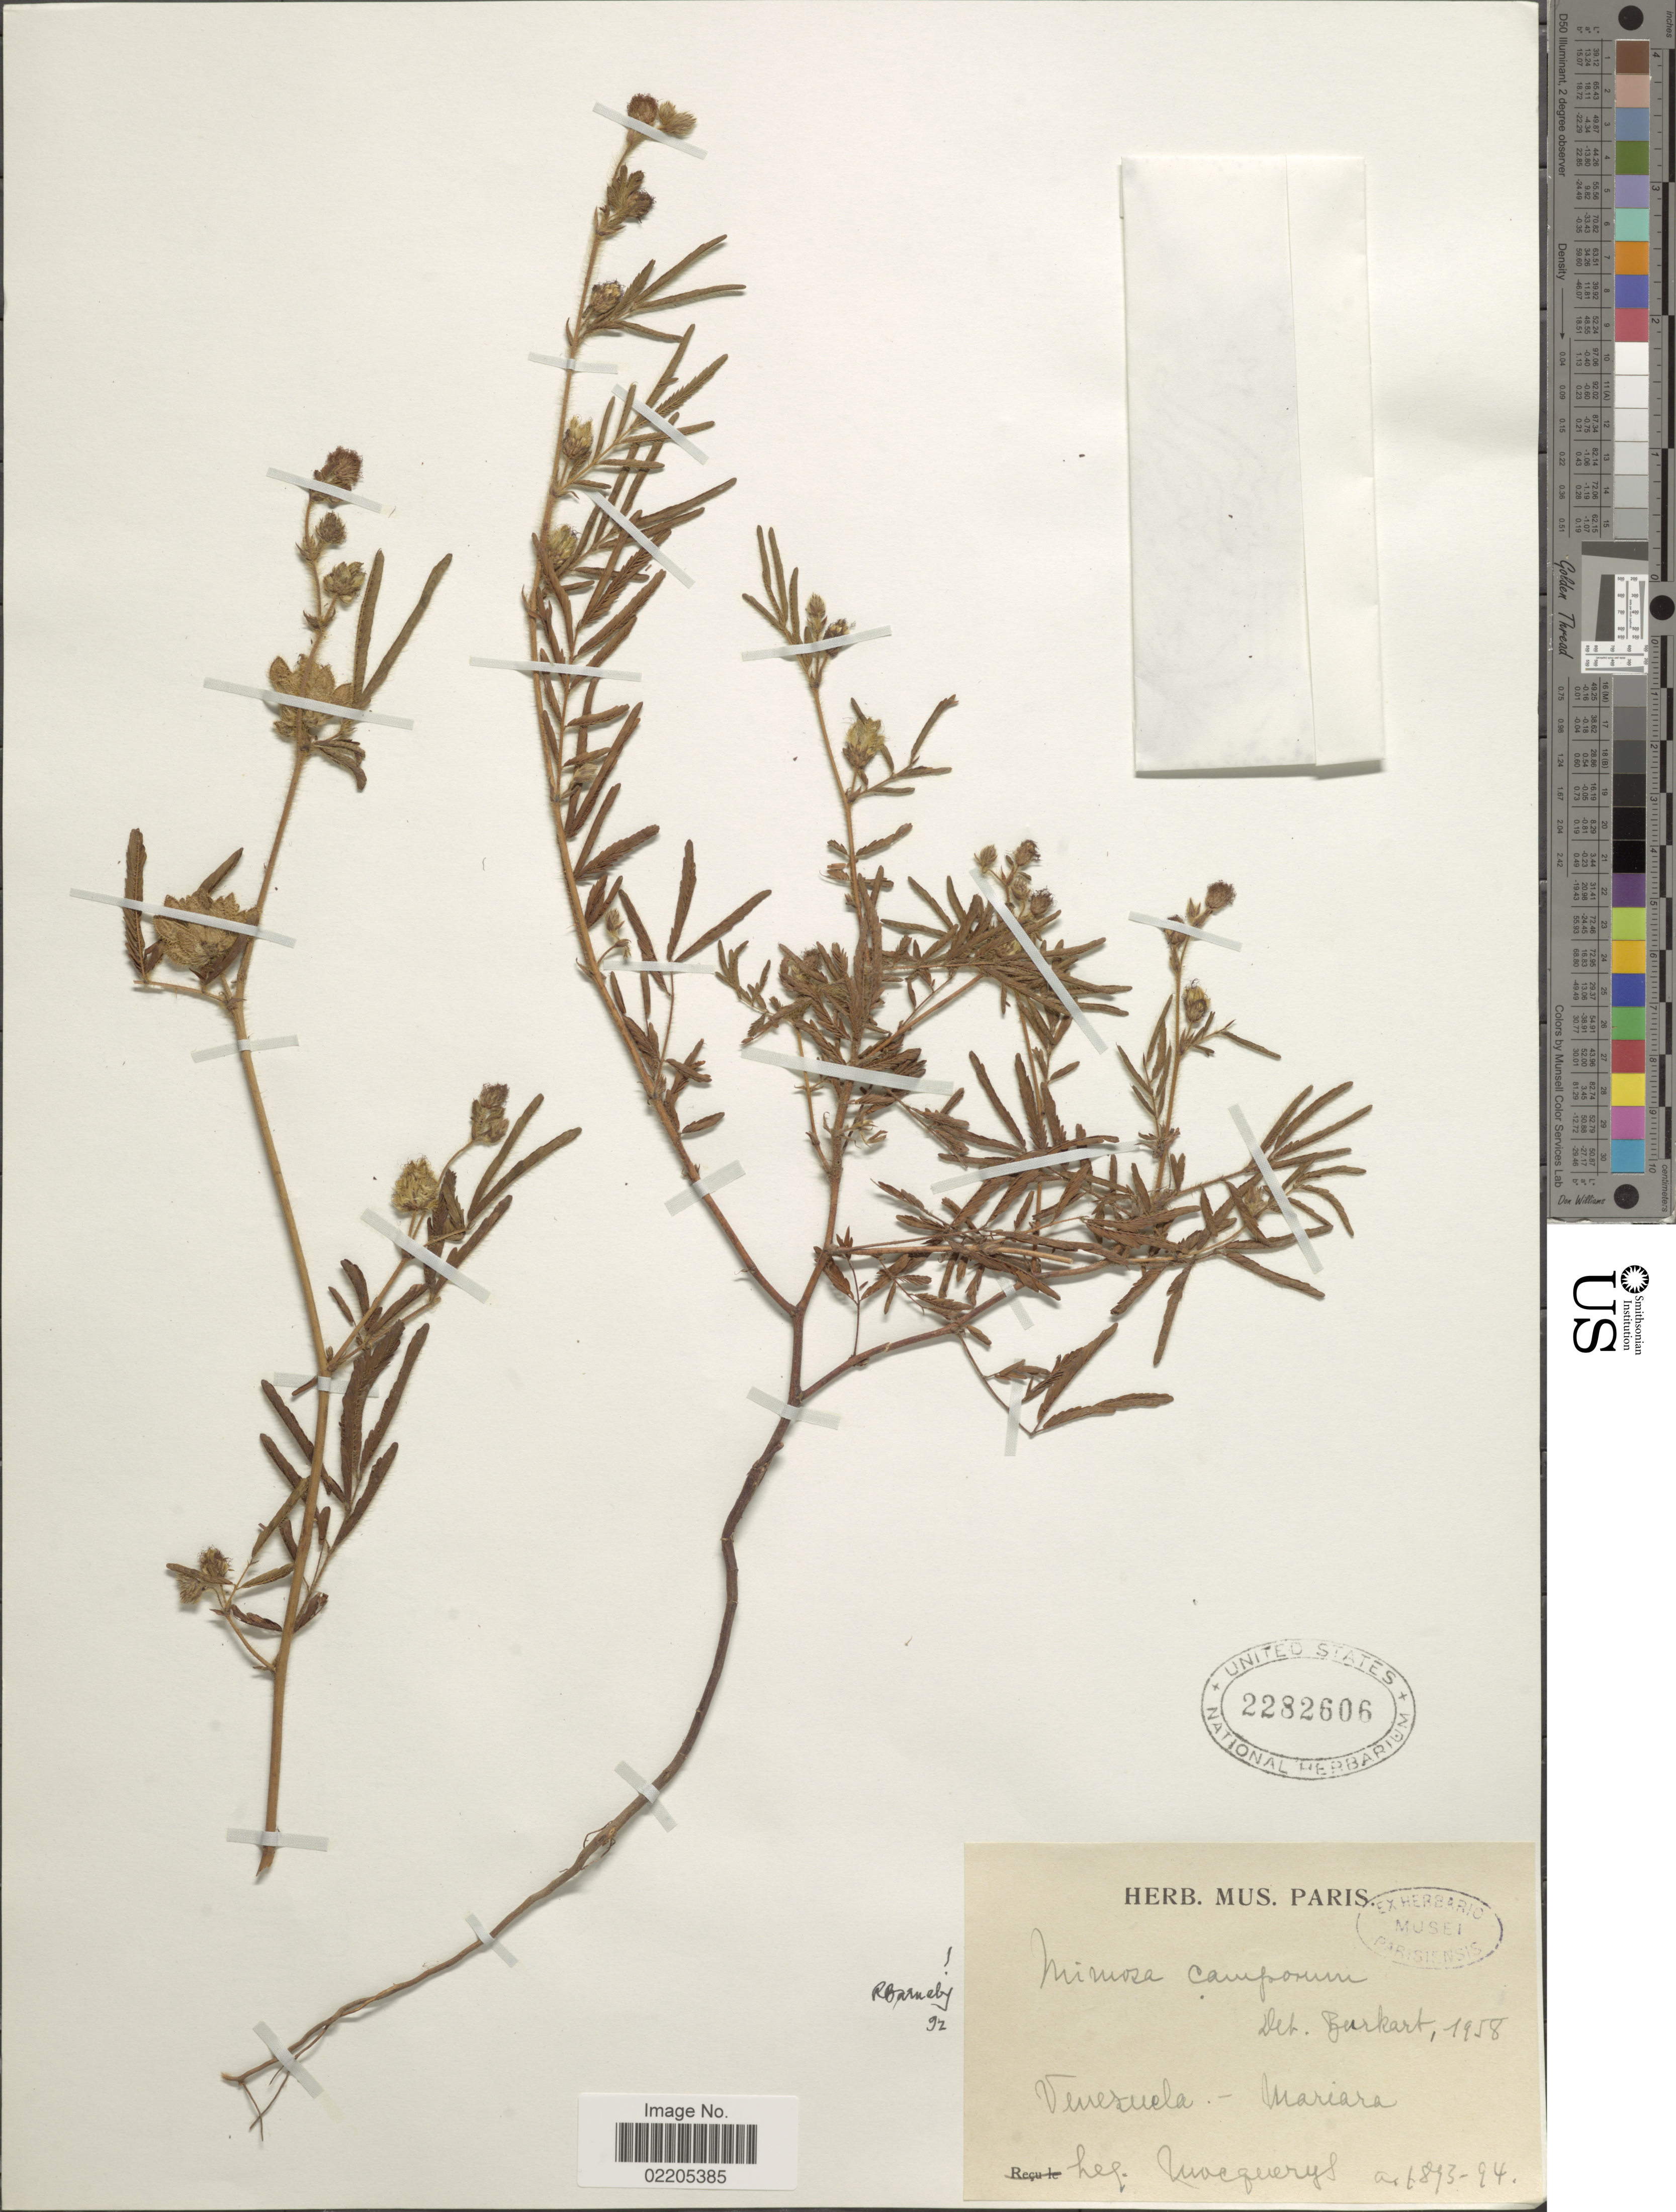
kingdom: Plantae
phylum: Tracheophyta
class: Magnoliopsida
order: Fabales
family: Fabaceae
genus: Mimosa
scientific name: Mimosa camporum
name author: Benth.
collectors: A. Mocquerys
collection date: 1893/1894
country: Venezuela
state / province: Carabobo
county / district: Diego Ibarra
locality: Mariara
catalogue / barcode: US 2282606